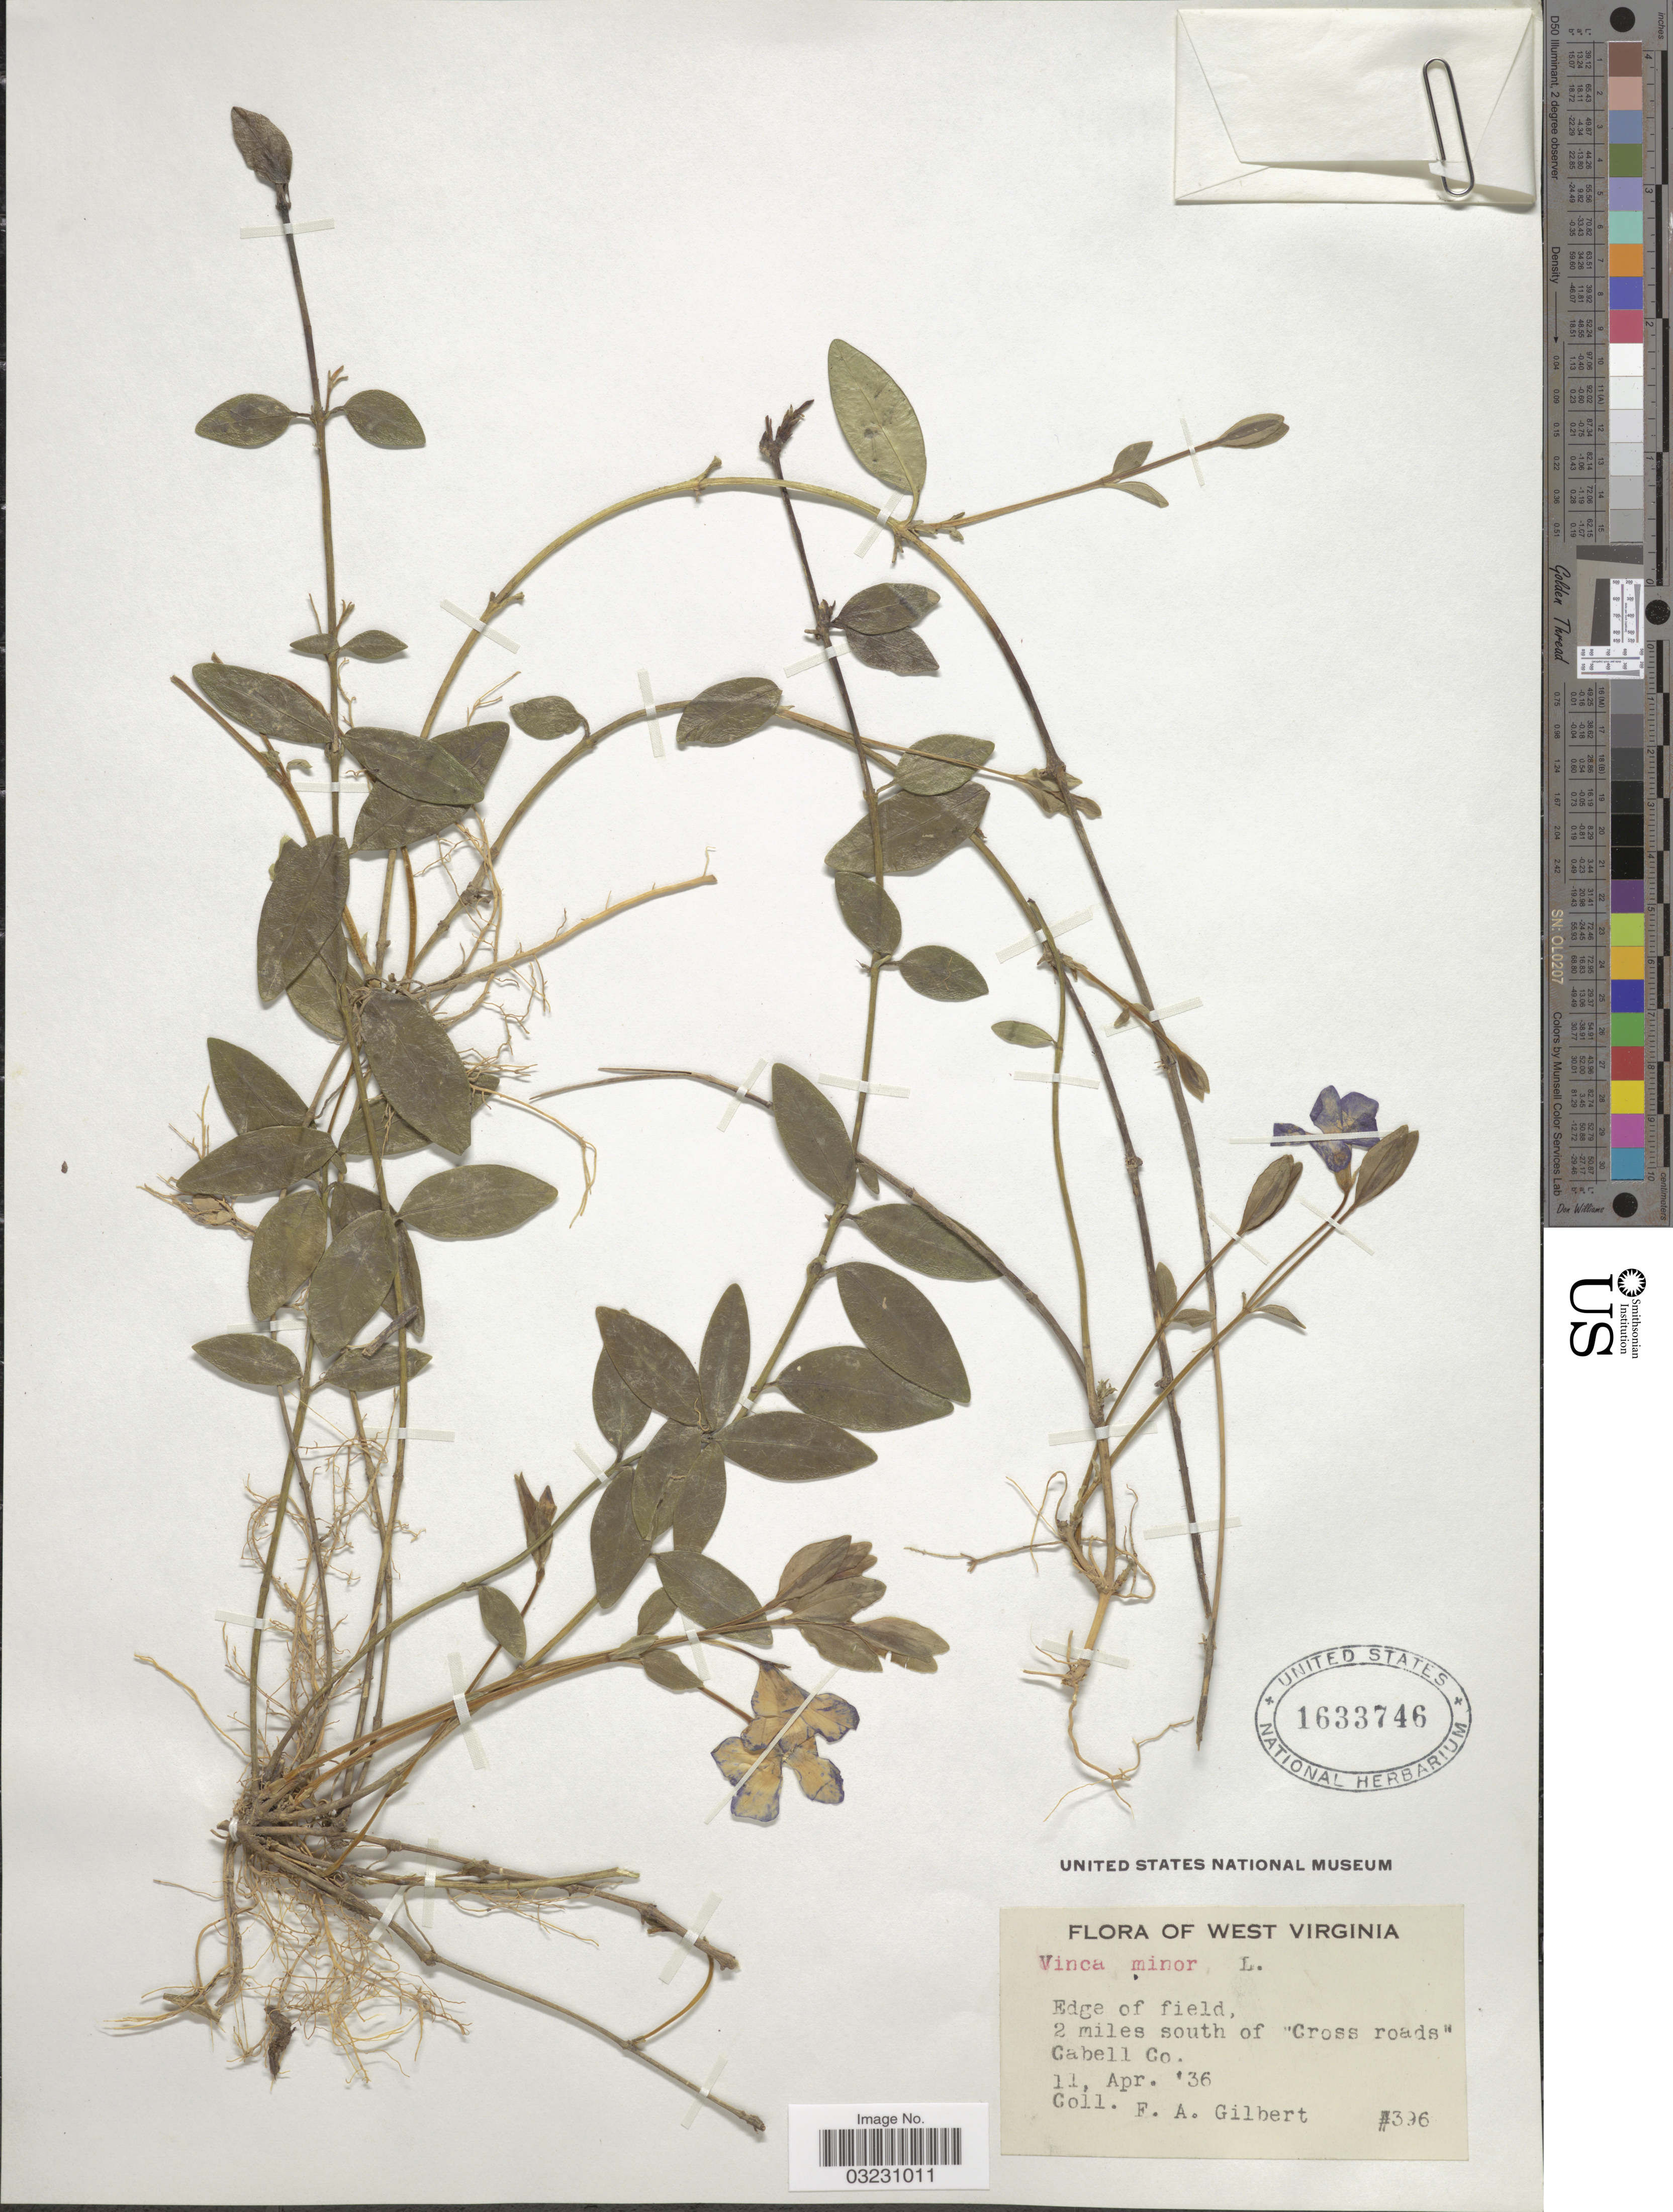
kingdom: Plantae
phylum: Tracheophyta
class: Magnoliopsida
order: Gentianales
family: Apocynaceae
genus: Vinca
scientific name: Vinca minor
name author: L.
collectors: F. A. Gilbert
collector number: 396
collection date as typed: Transcribed d/m/y: 11/4/36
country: United States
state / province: West Virginia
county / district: Cabell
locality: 2 miles south of "Cross roads" Cabell Co.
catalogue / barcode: US 1633746